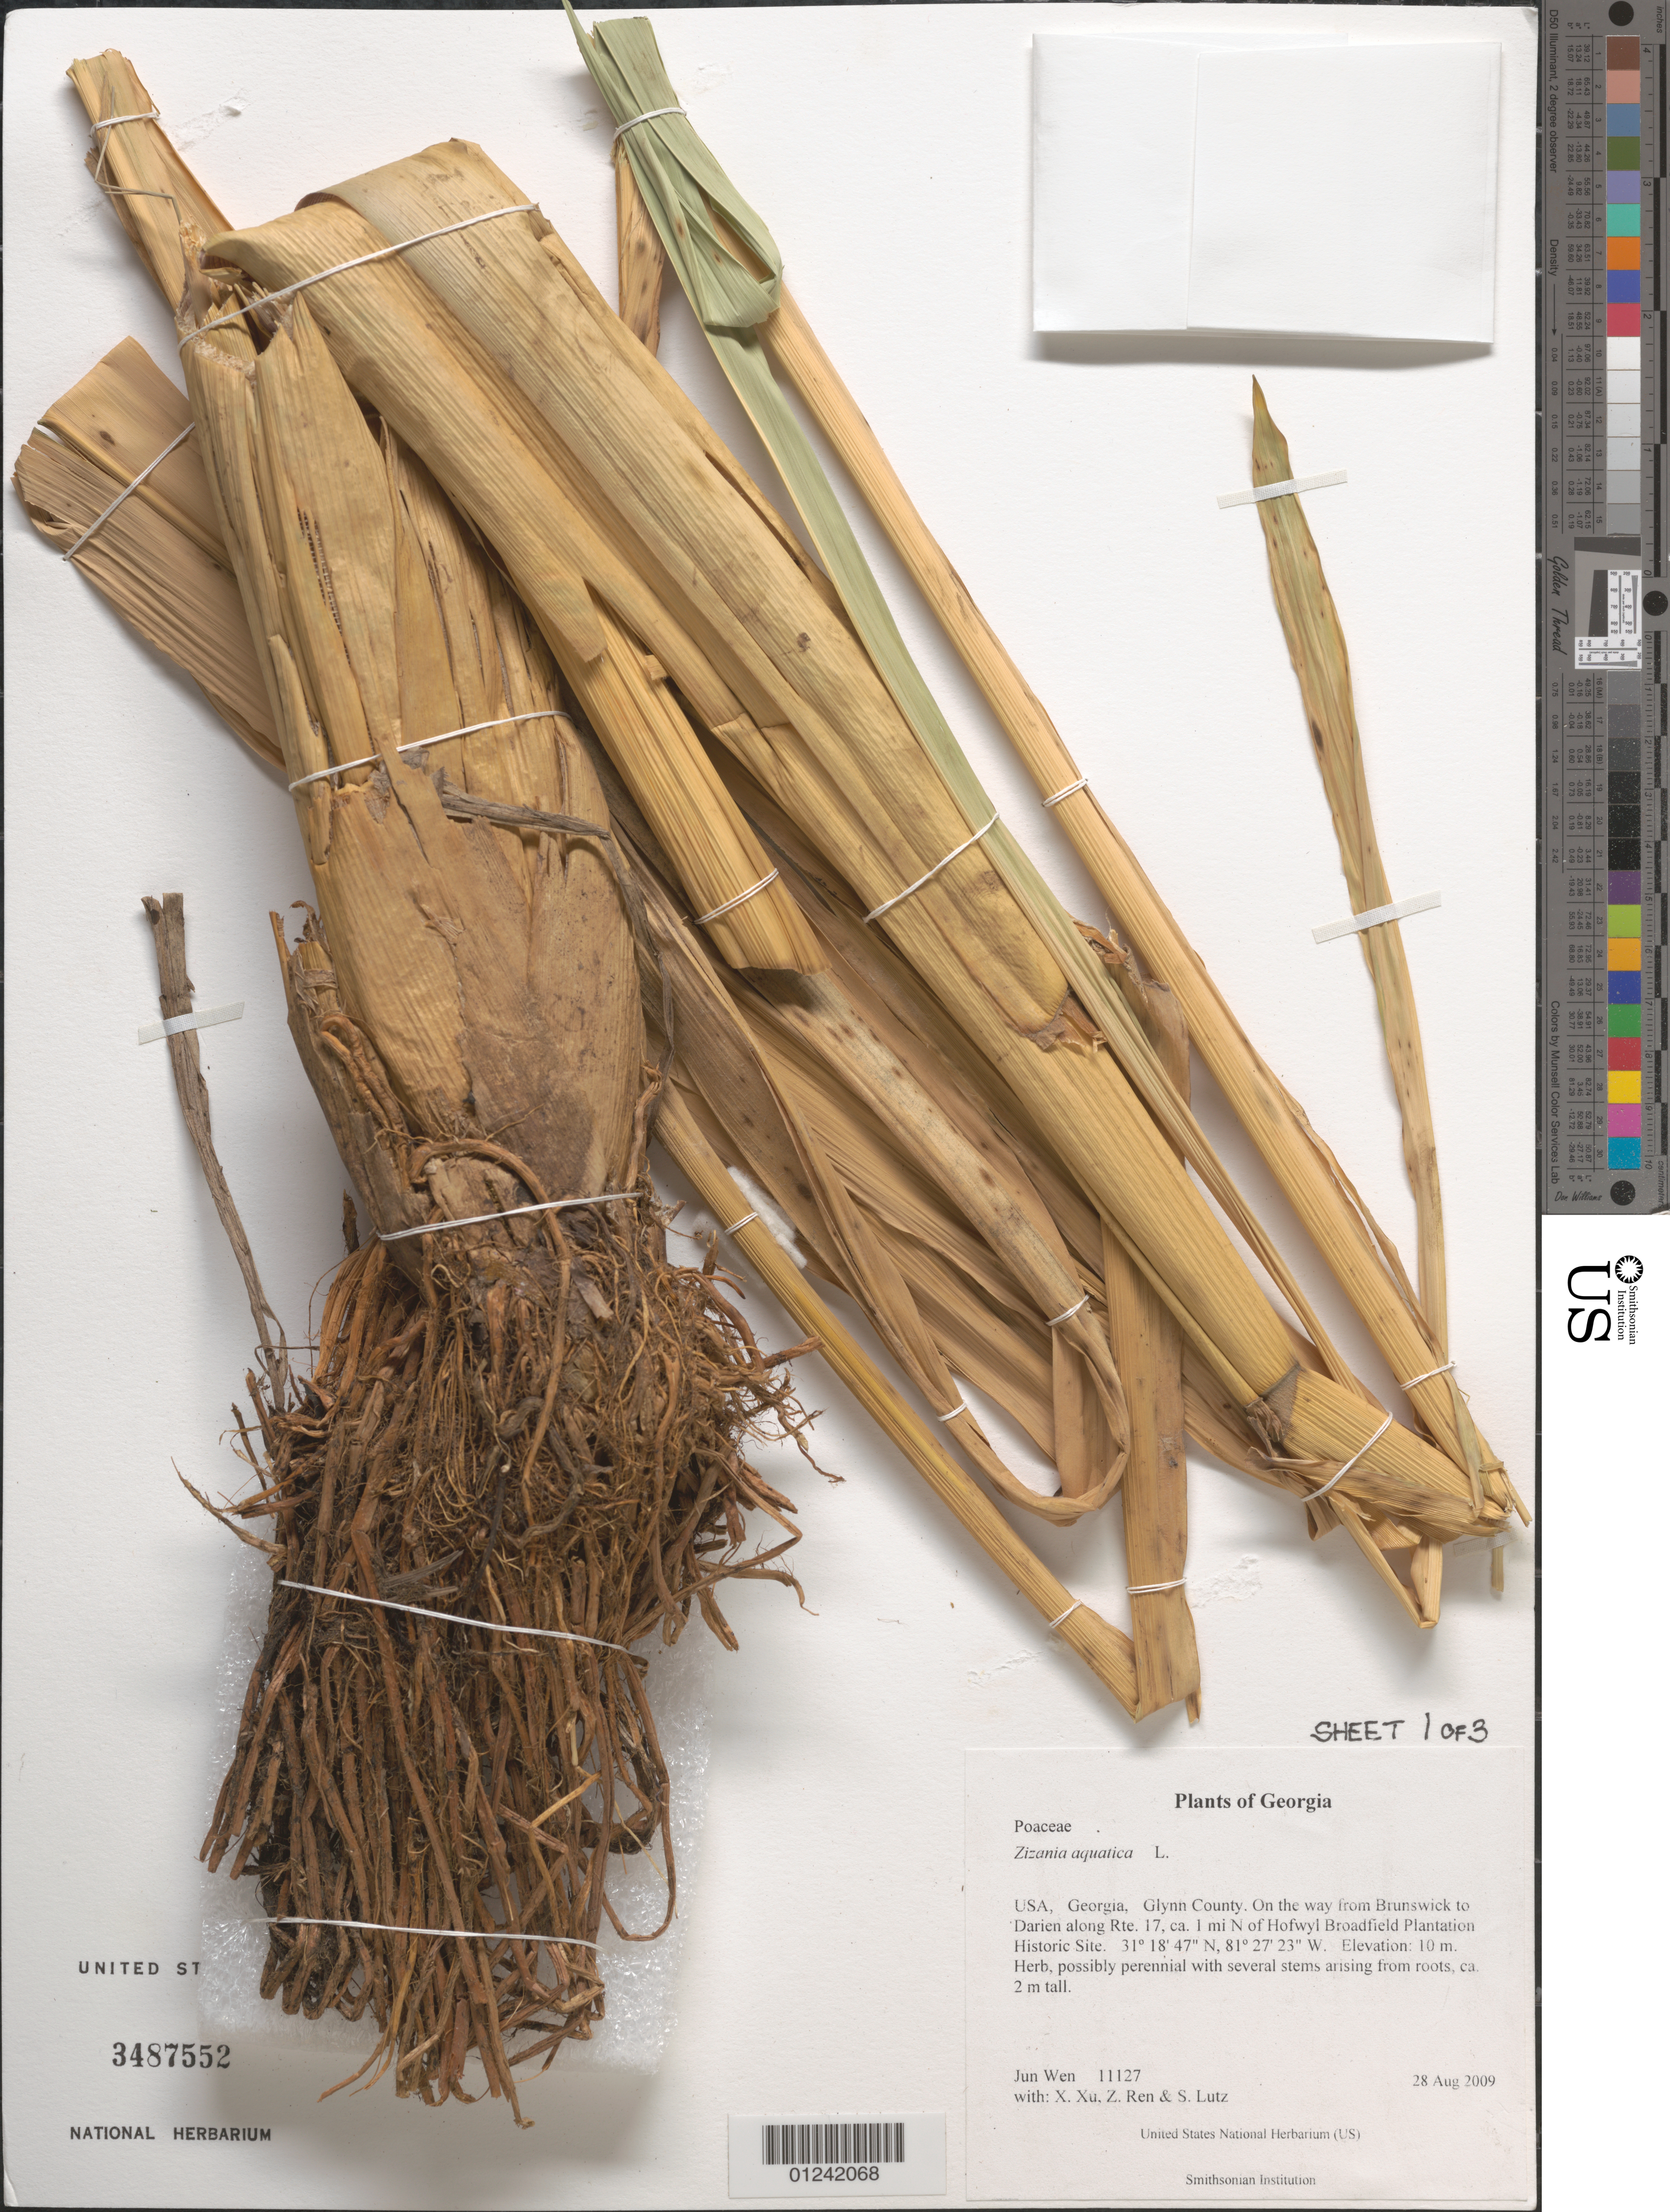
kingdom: Plantae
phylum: Tracheophyta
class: Liliopsida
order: Poales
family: Poaceae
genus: Zizania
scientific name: Zizania aquatica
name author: L.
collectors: J. Wen, X. Xu, Z. Ren & S. Lutz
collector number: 11127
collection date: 2009-08-28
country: United States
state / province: Georgia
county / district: Glynn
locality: On the way from Brunswick to Darien along Rte. 17, ca. 1 mi N of Hofwyl Broadfield Plantation Historic Site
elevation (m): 10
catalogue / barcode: US 3487552